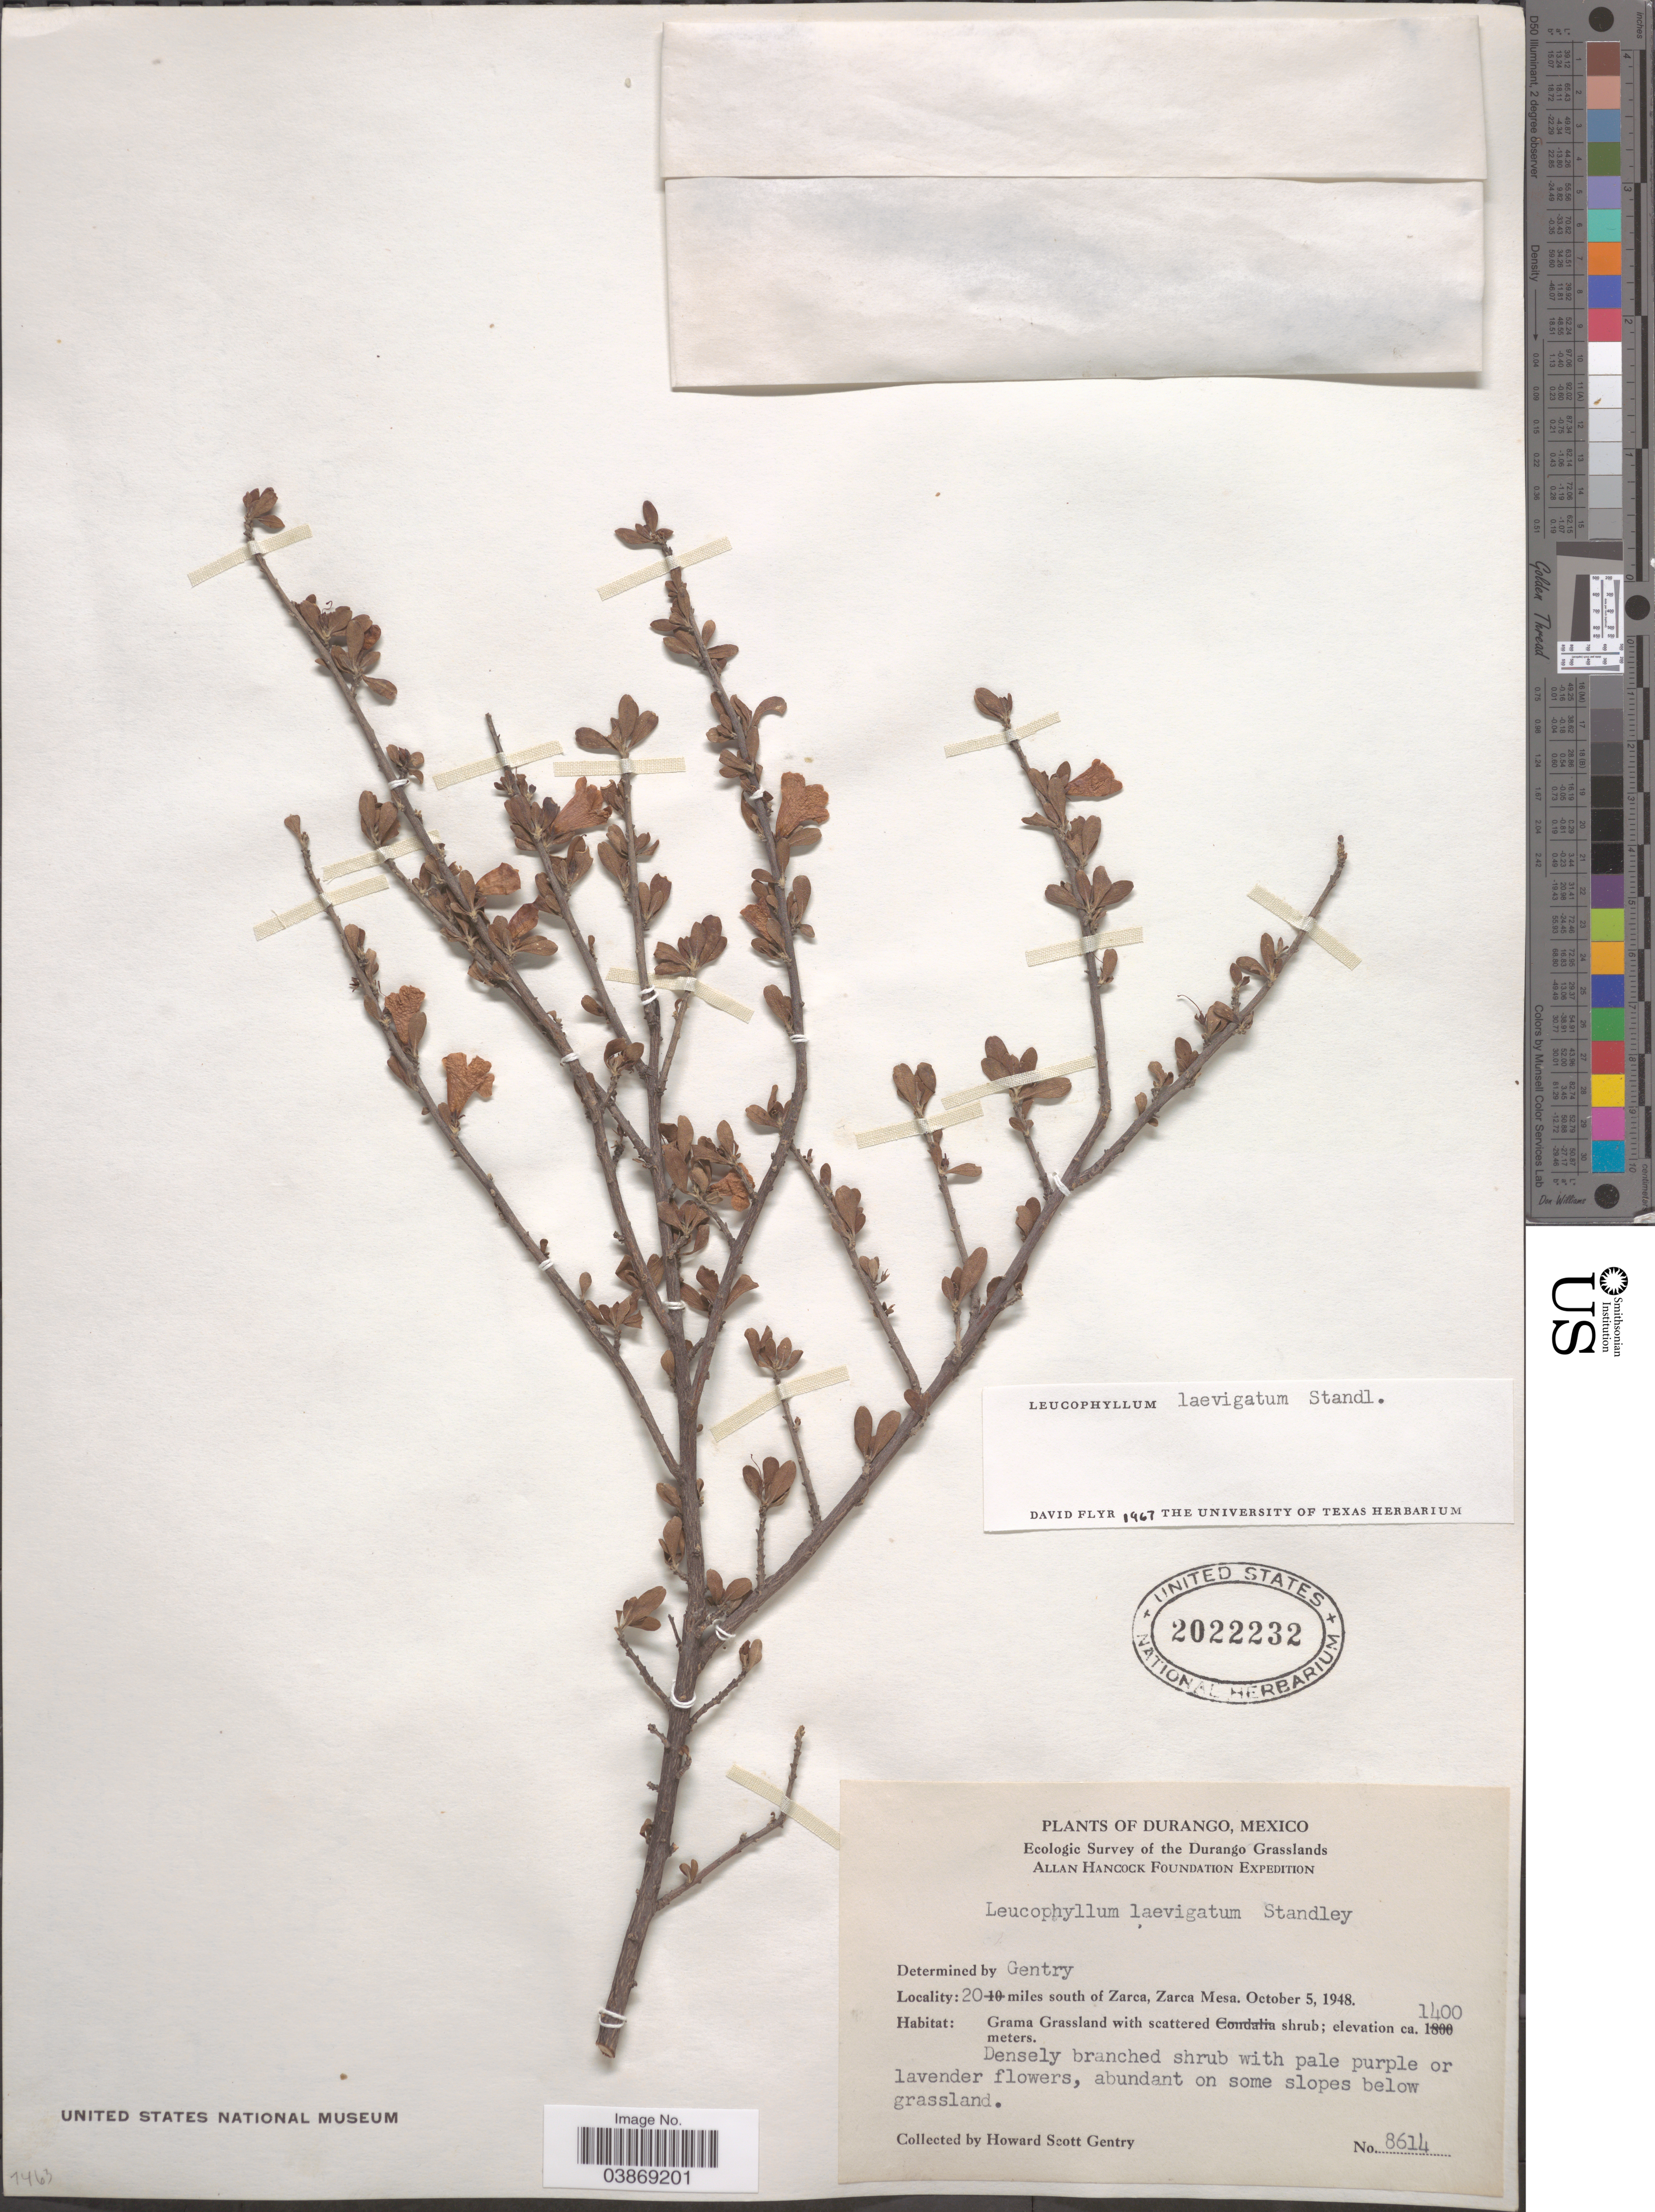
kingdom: Plantae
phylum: Tracheophyta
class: Magnoliopsida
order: Lamiales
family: Scrophulariaceae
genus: Leucophyllum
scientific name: Leucophyllum laevigatum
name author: Standl.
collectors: H. S. Gentry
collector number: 8614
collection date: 1948-10-05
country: Mexico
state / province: Durango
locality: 20 miles south of Zarca, Zarca Mesa.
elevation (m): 1400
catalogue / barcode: US 2022232